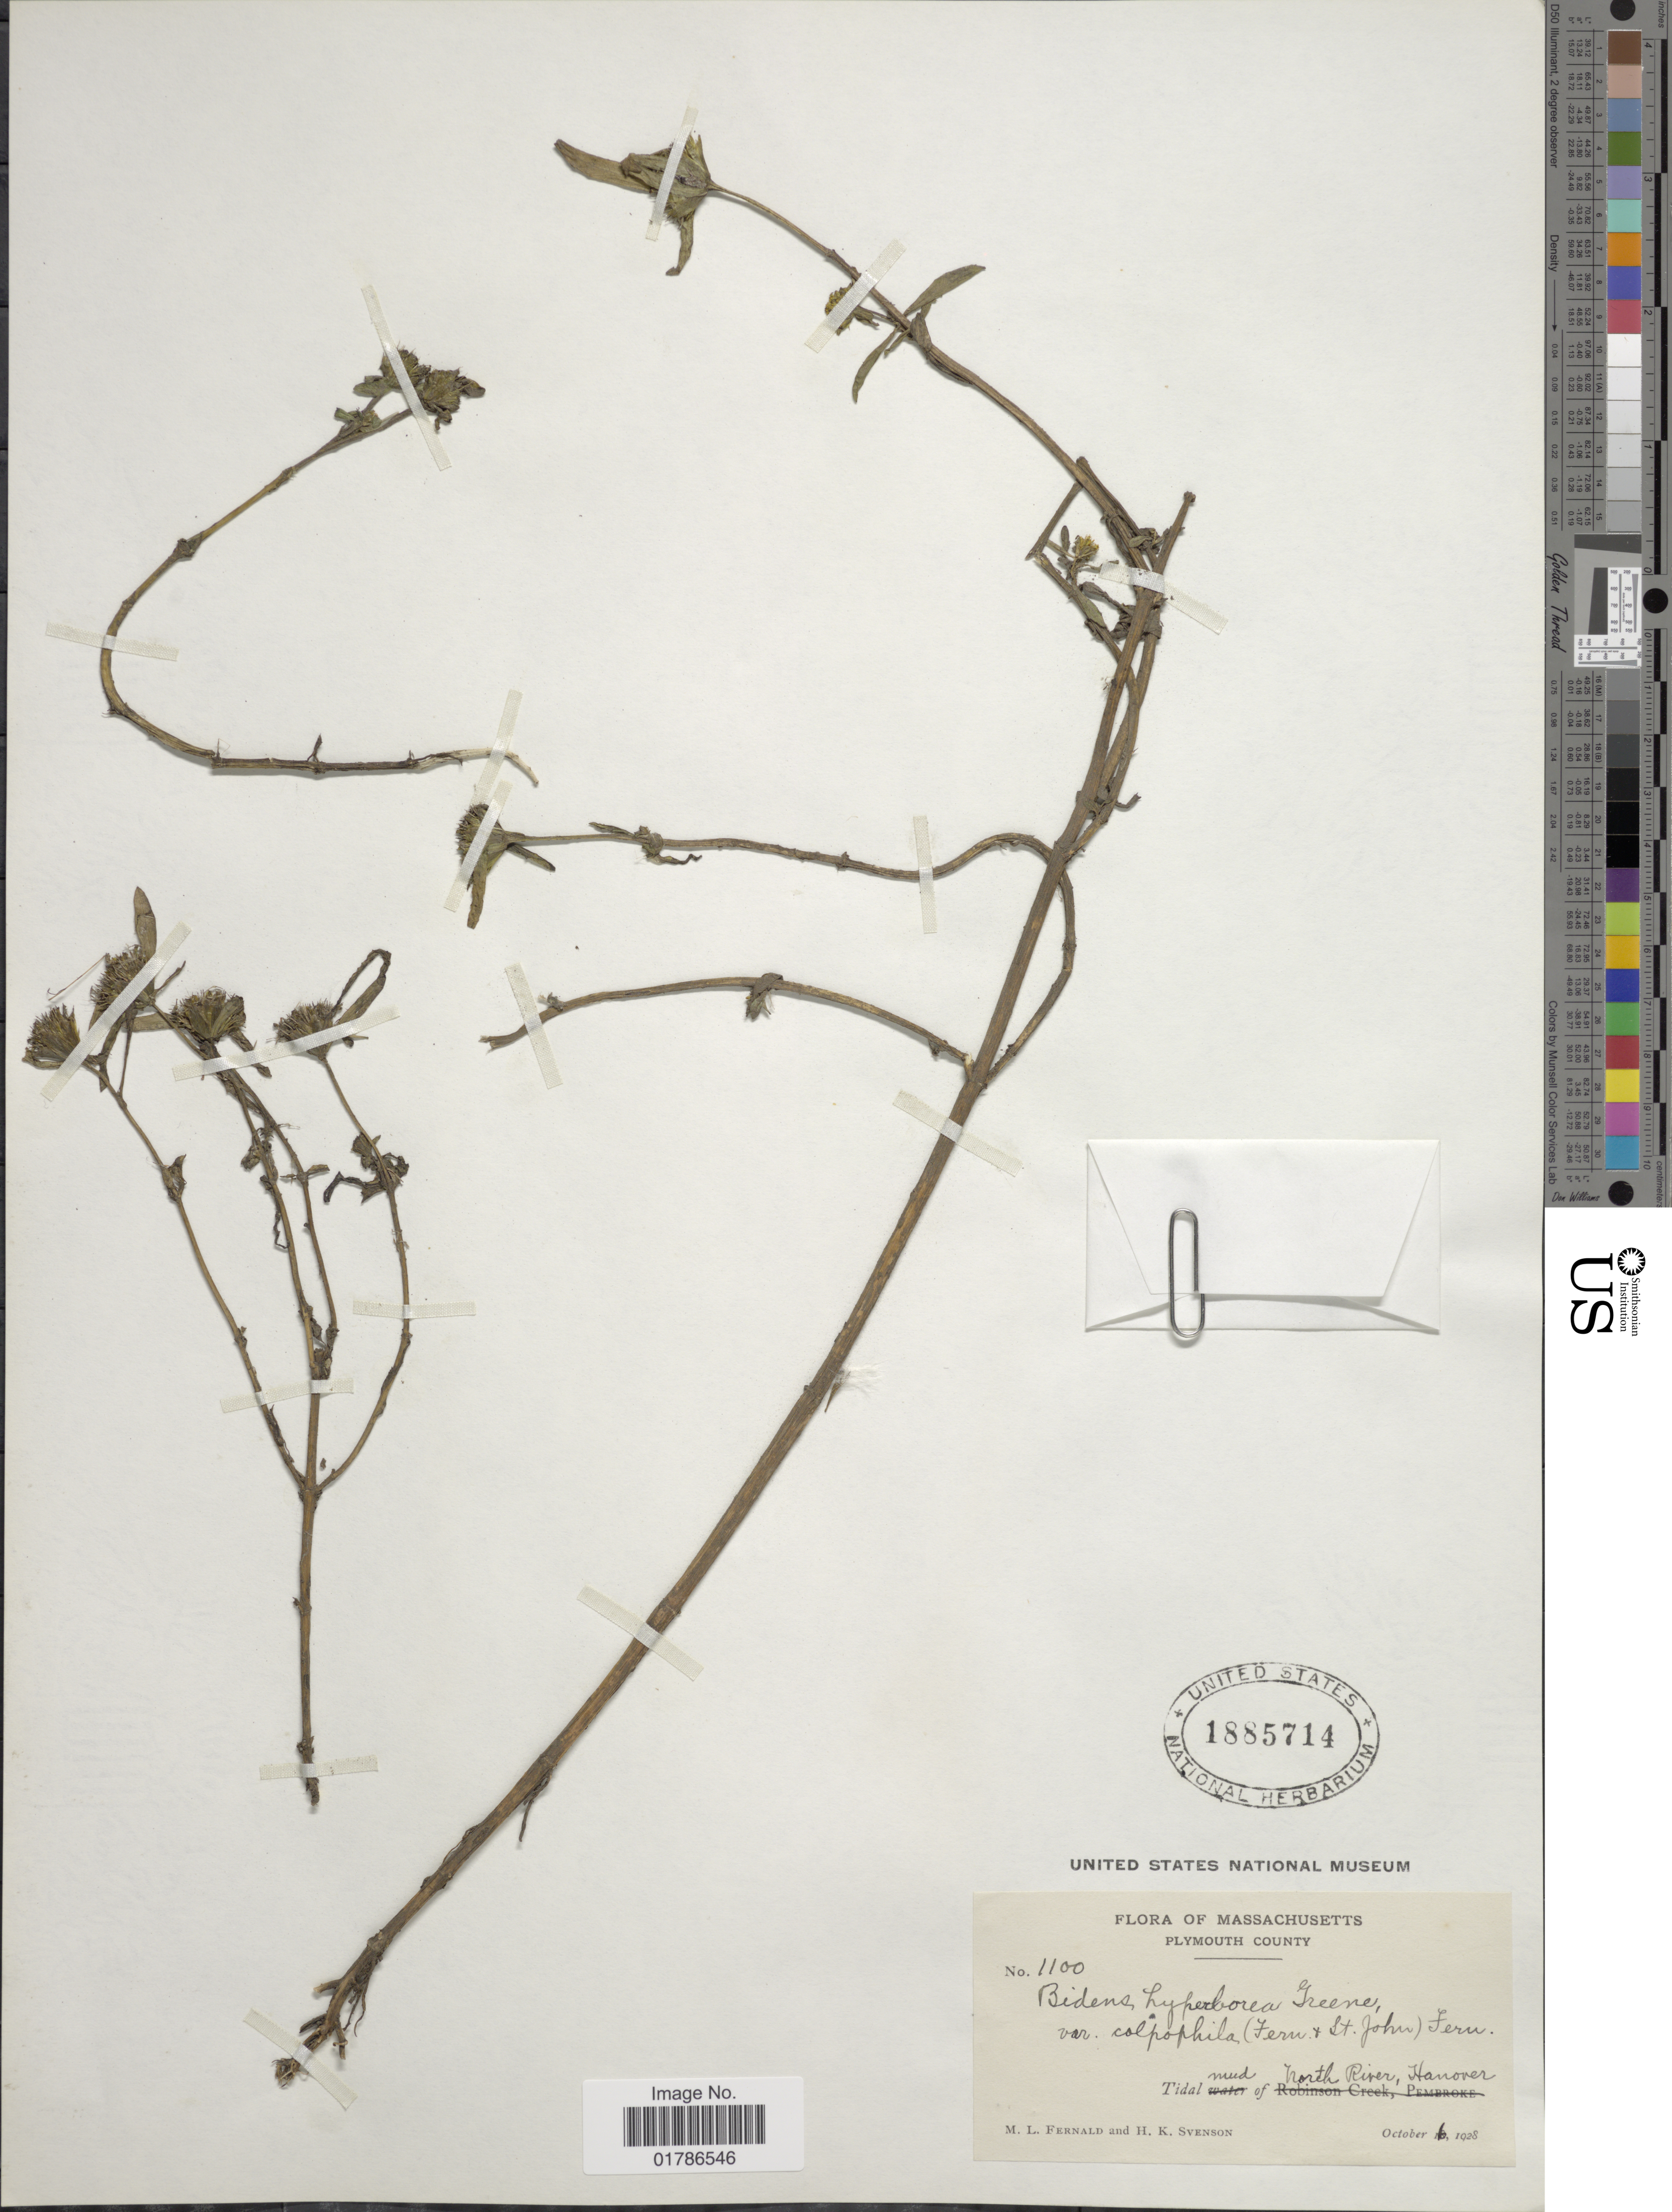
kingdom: Plantae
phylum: Tracheophyta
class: Magnoliopsida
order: Asterales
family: Asteraceae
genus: Bidens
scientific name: Bidens hyperborea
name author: Greene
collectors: M. L. Fernald & H. K. Svenson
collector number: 1100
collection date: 1928-10-06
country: United States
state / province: Massachusetts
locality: Plymouth County, Tidal mud of North River, Hanover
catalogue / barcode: US 1885714